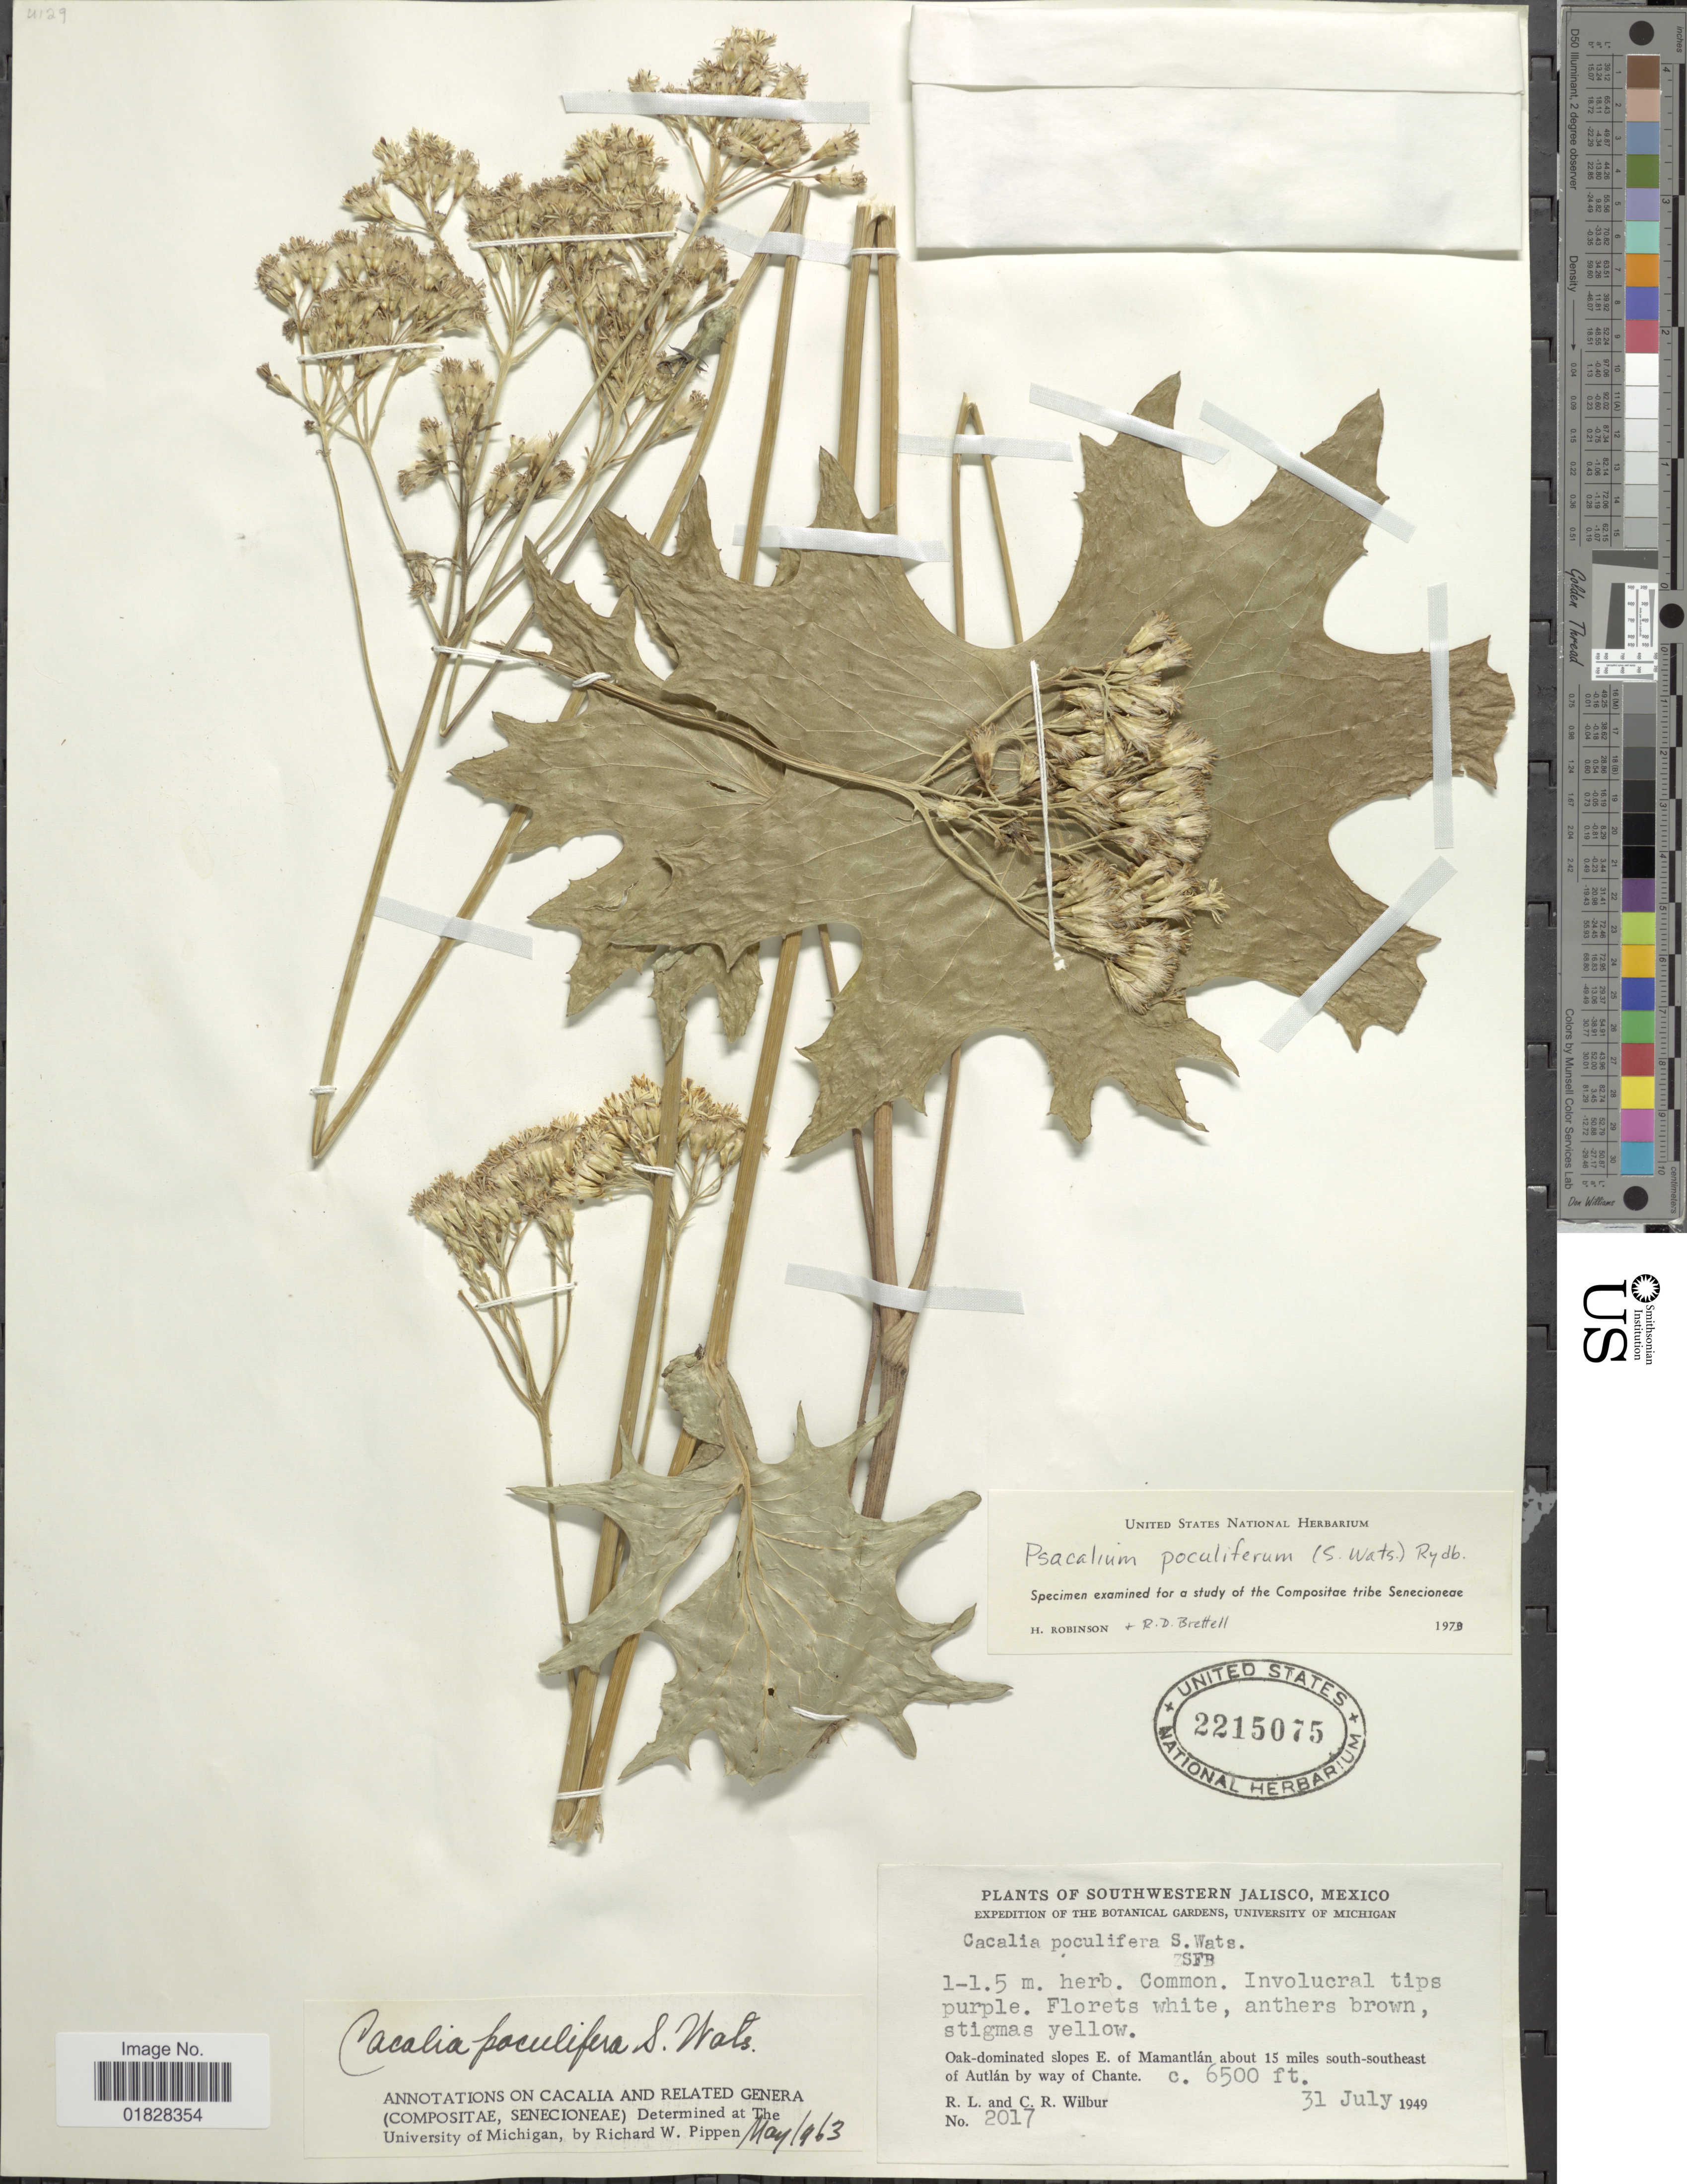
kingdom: Plantae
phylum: Tracheophyta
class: Magnoliopsida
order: Asterales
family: Asteraceae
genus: Psacalium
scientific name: Psacalium poculiferum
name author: (S. Watson) Rydb.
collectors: R. L. Wilbur & C. Wilbur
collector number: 2017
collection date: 1949-07-31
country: Mexico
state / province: Jalisco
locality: Southwestern Jalisco, Mexico. Oak-dominated slopes E. of Mamantlán about 15 miles south-southeast of Autlán by way of Chante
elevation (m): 1981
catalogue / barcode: US 2215075